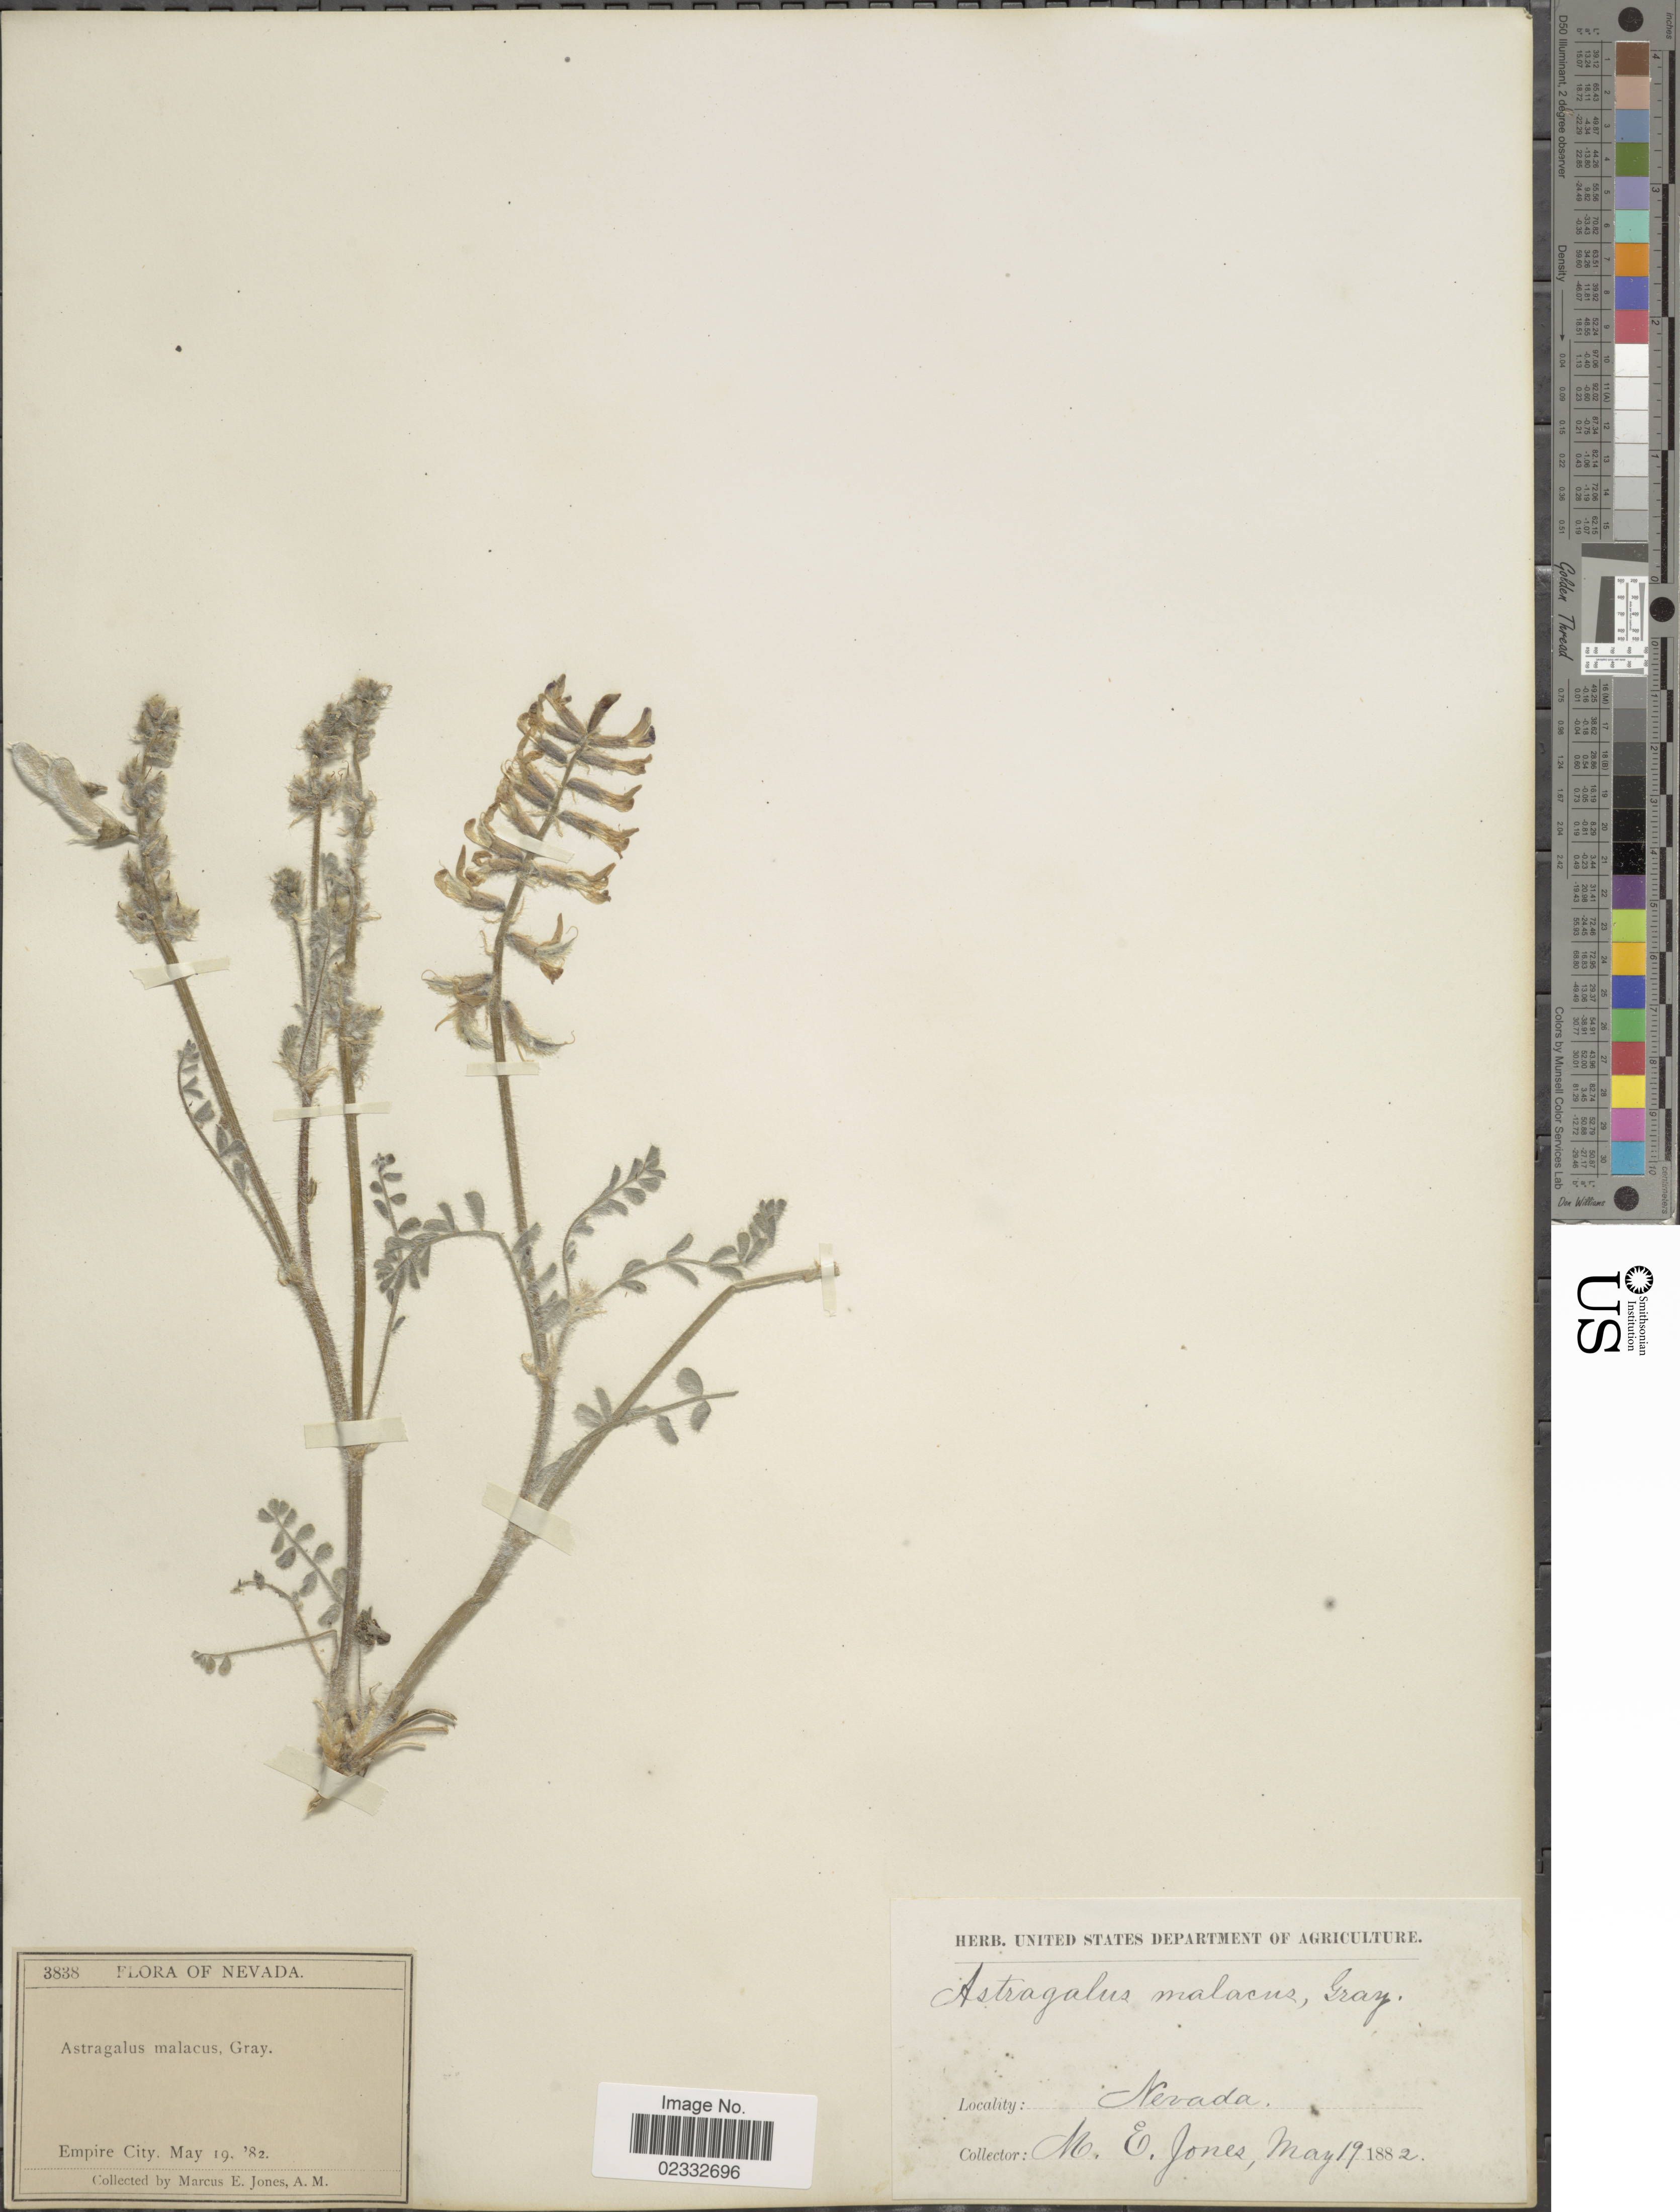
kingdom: Plantae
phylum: Tracheophyta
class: Magnoliopsida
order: Fabales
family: Fabaceae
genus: Astragalus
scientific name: Astragalus malacus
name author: A. Gray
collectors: M. E. Jones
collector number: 3833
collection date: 1882-05-19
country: United States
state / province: Nevada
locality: Empire City